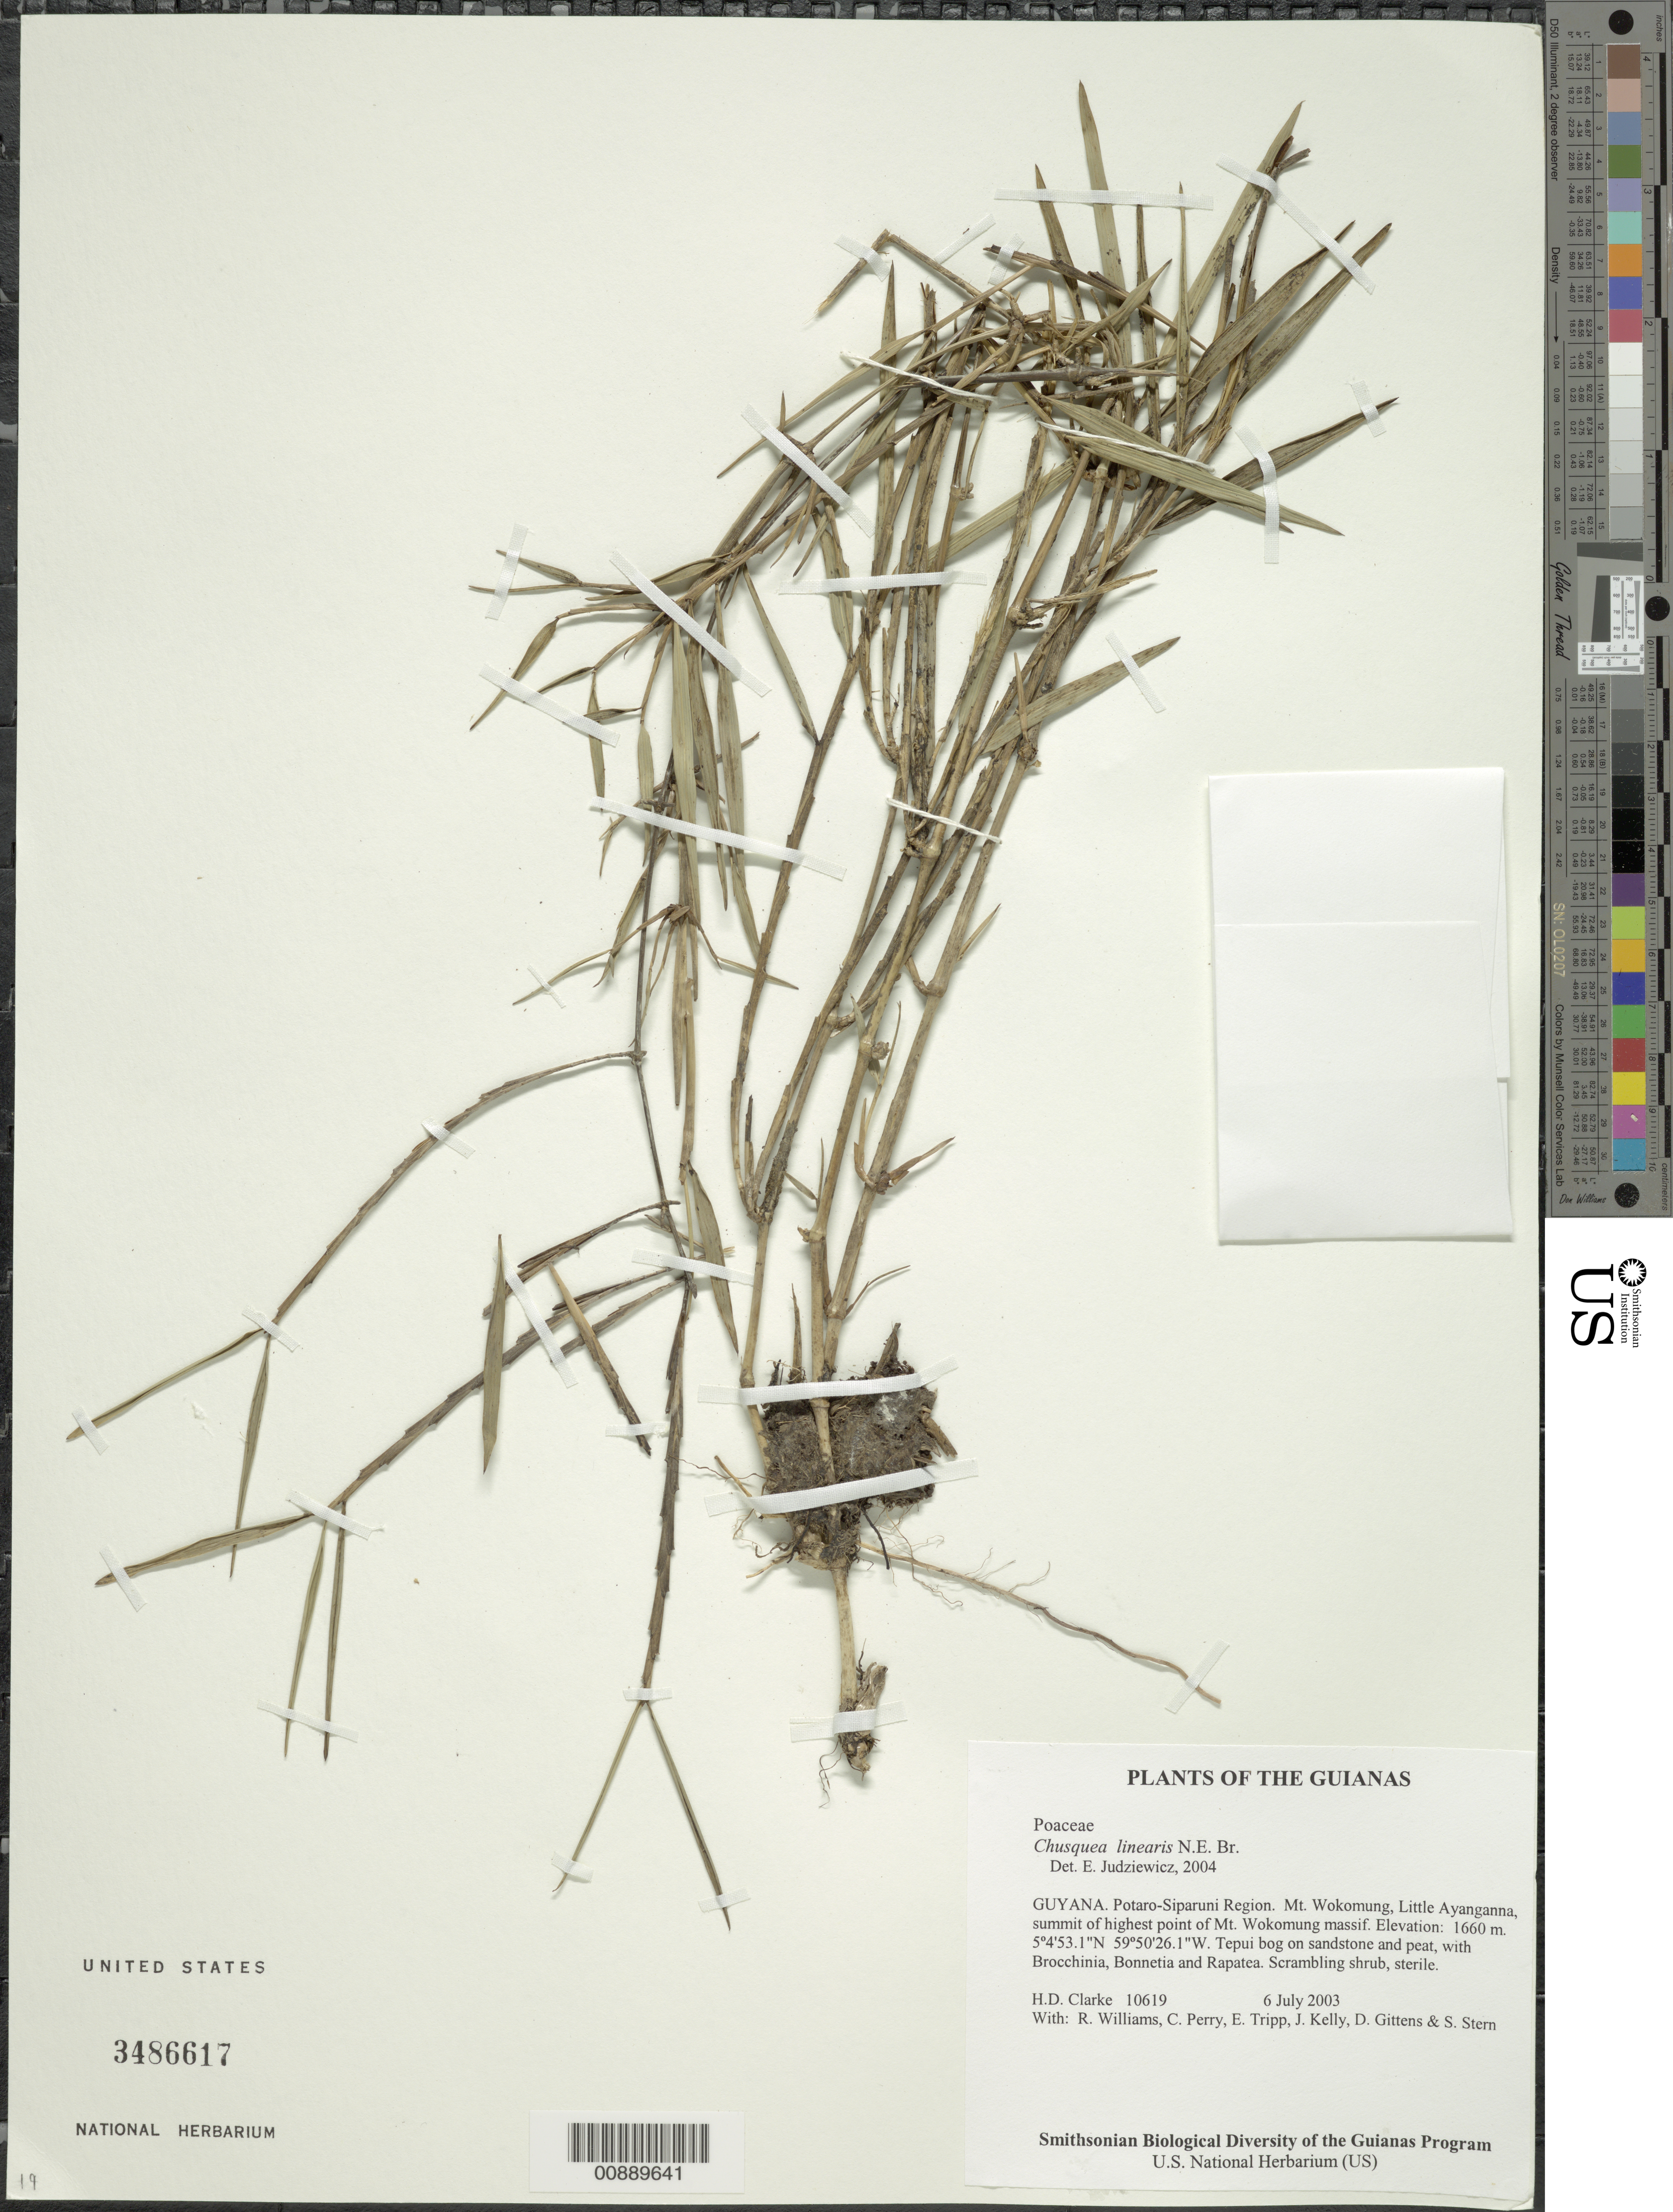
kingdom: Plantae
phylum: Tracheophyta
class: Liliopsida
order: Poales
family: Poaceae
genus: Chusquea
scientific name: Chusquea linearis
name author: N.E. Br.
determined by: Judziewicz, E. J.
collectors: H. D. Clarke, R. Williams, C. Perry, E. Tripp, J. Kelly, D. Gittens & S. R. Stern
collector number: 10619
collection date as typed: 6 July 2003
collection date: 2003-07-06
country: Guyana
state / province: Potaro-Siparuni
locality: Mt. Wokomung, Little Ayanganna, summit of highest point of Mt. Wokomung massif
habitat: Tepui bog on sandstone and peat, with Brocchinia, Bonnetia and Rapatea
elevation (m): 1660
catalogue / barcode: US 3486617